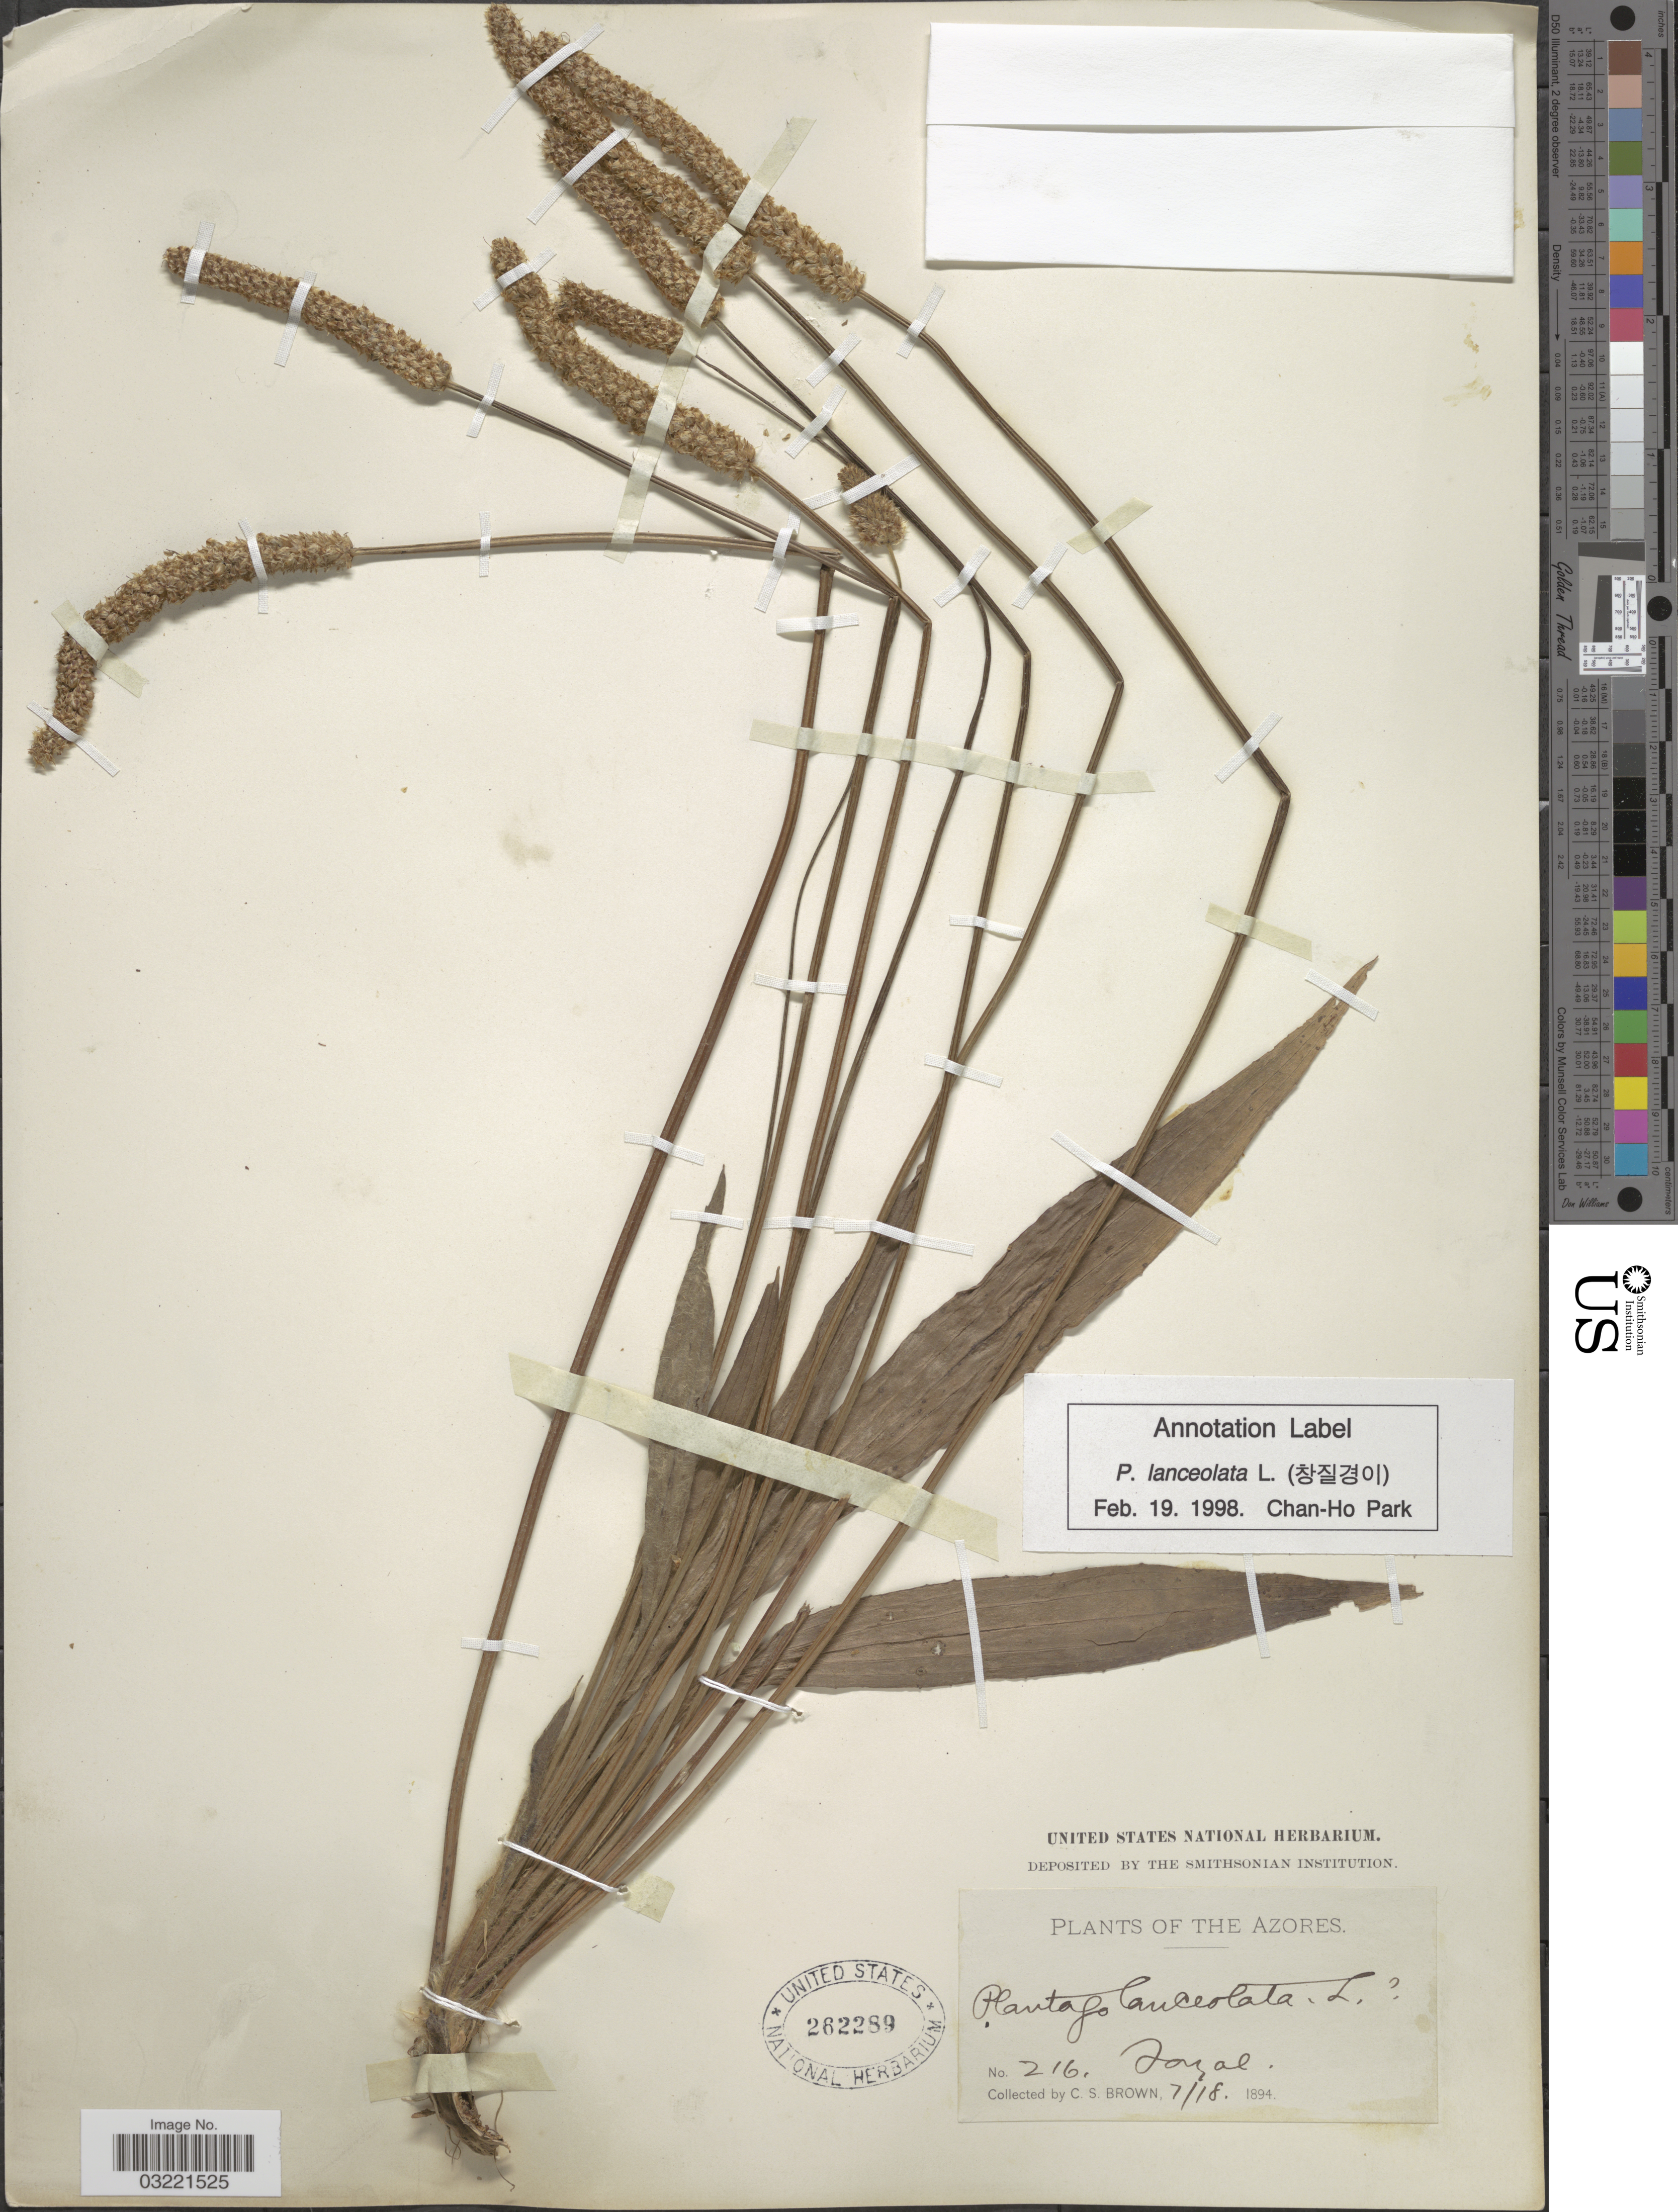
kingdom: Plantae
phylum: Tracheophyta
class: Magnoliopsida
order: Lamiales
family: Plantaginaceae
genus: Plantago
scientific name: Plantago lanceolata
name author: L.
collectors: C. S. Brown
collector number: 216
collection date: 1894-07-18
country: Portugal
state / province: Azores (Aut. Reg.)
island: Faial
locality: Fayal.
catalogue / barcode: US 262289